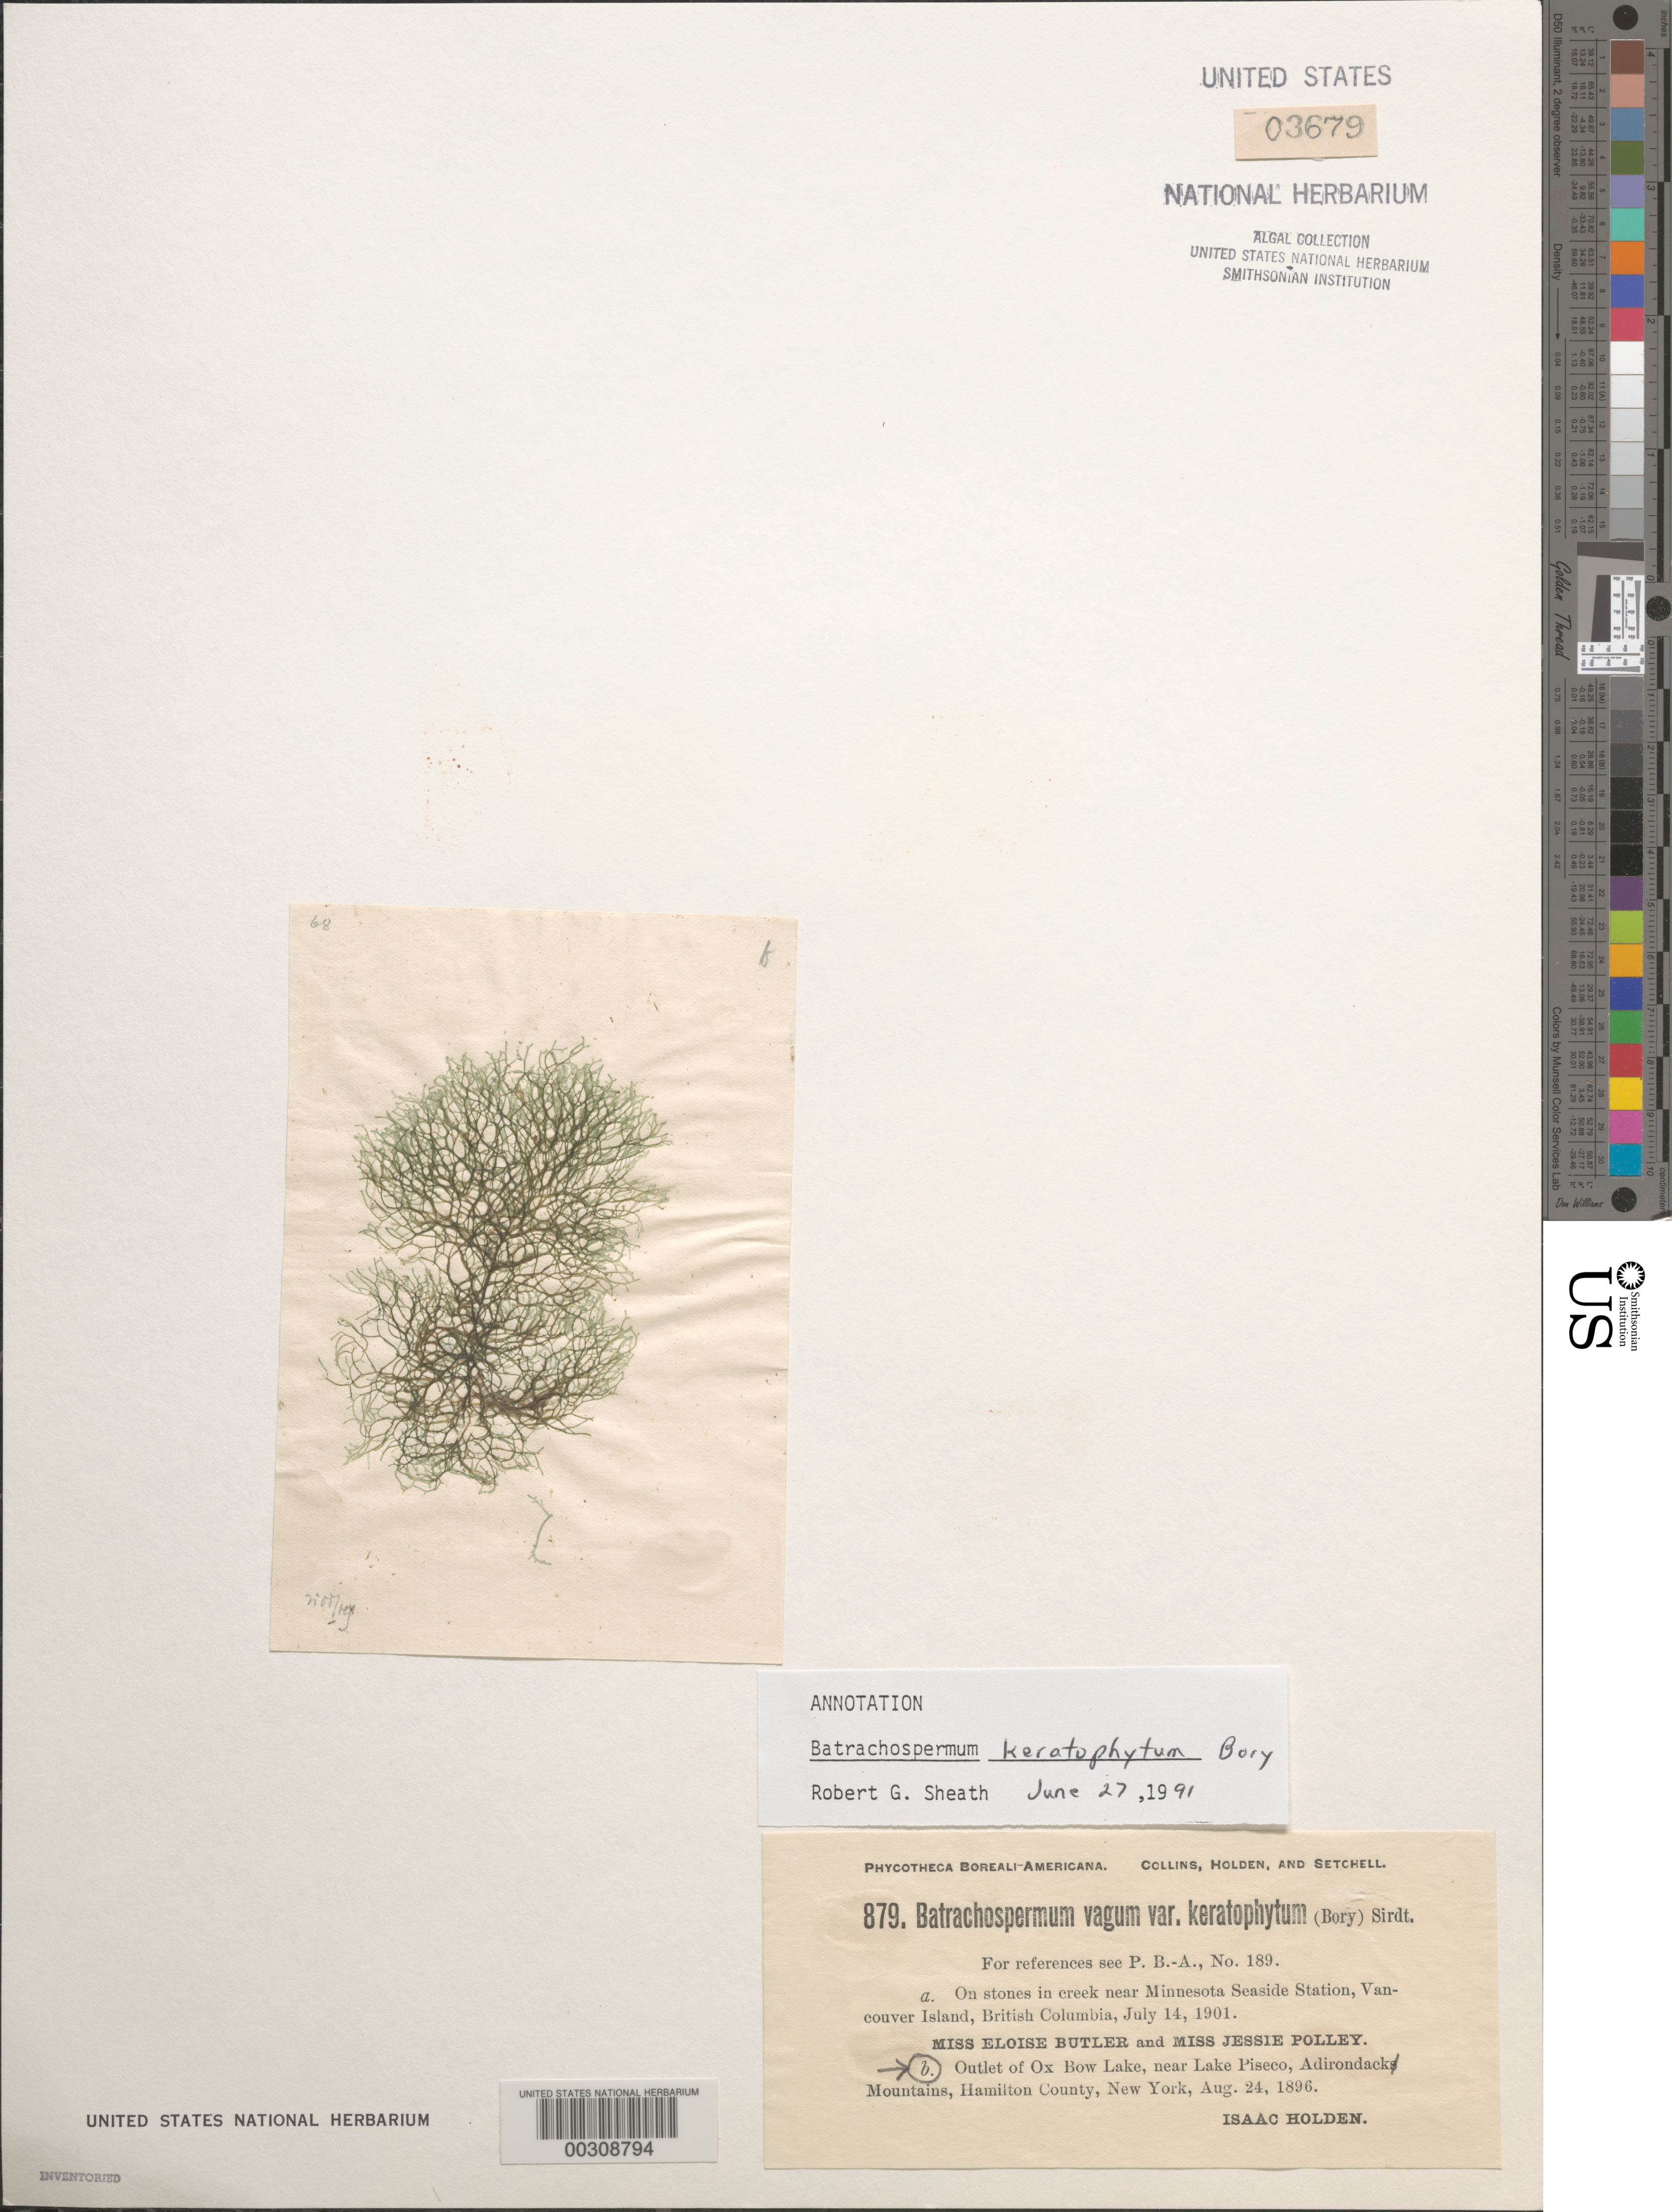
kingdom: Plantae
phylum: Rhodophyta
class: Florideophyceae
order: Batrachospermales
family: Batrachospermaceae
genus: Paludicola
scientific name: Paludicola keratophyta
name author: (Bory) M.L. Vis & Necchi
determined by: Algae name updating Project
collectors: I. Holden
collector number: PB-A 879b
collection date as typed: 24 Aug 1896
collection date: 1896-08-24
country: United States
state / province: New York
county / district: Hamilton County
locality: Oxbow Lake outlet, near Lake Piseco, Adirondack Mountains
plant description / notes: Collins, Holden & Setchell, Phycotheca Boreali-Americana, as Batrachospermum vagum v. keratophytum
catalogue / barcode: US 3679